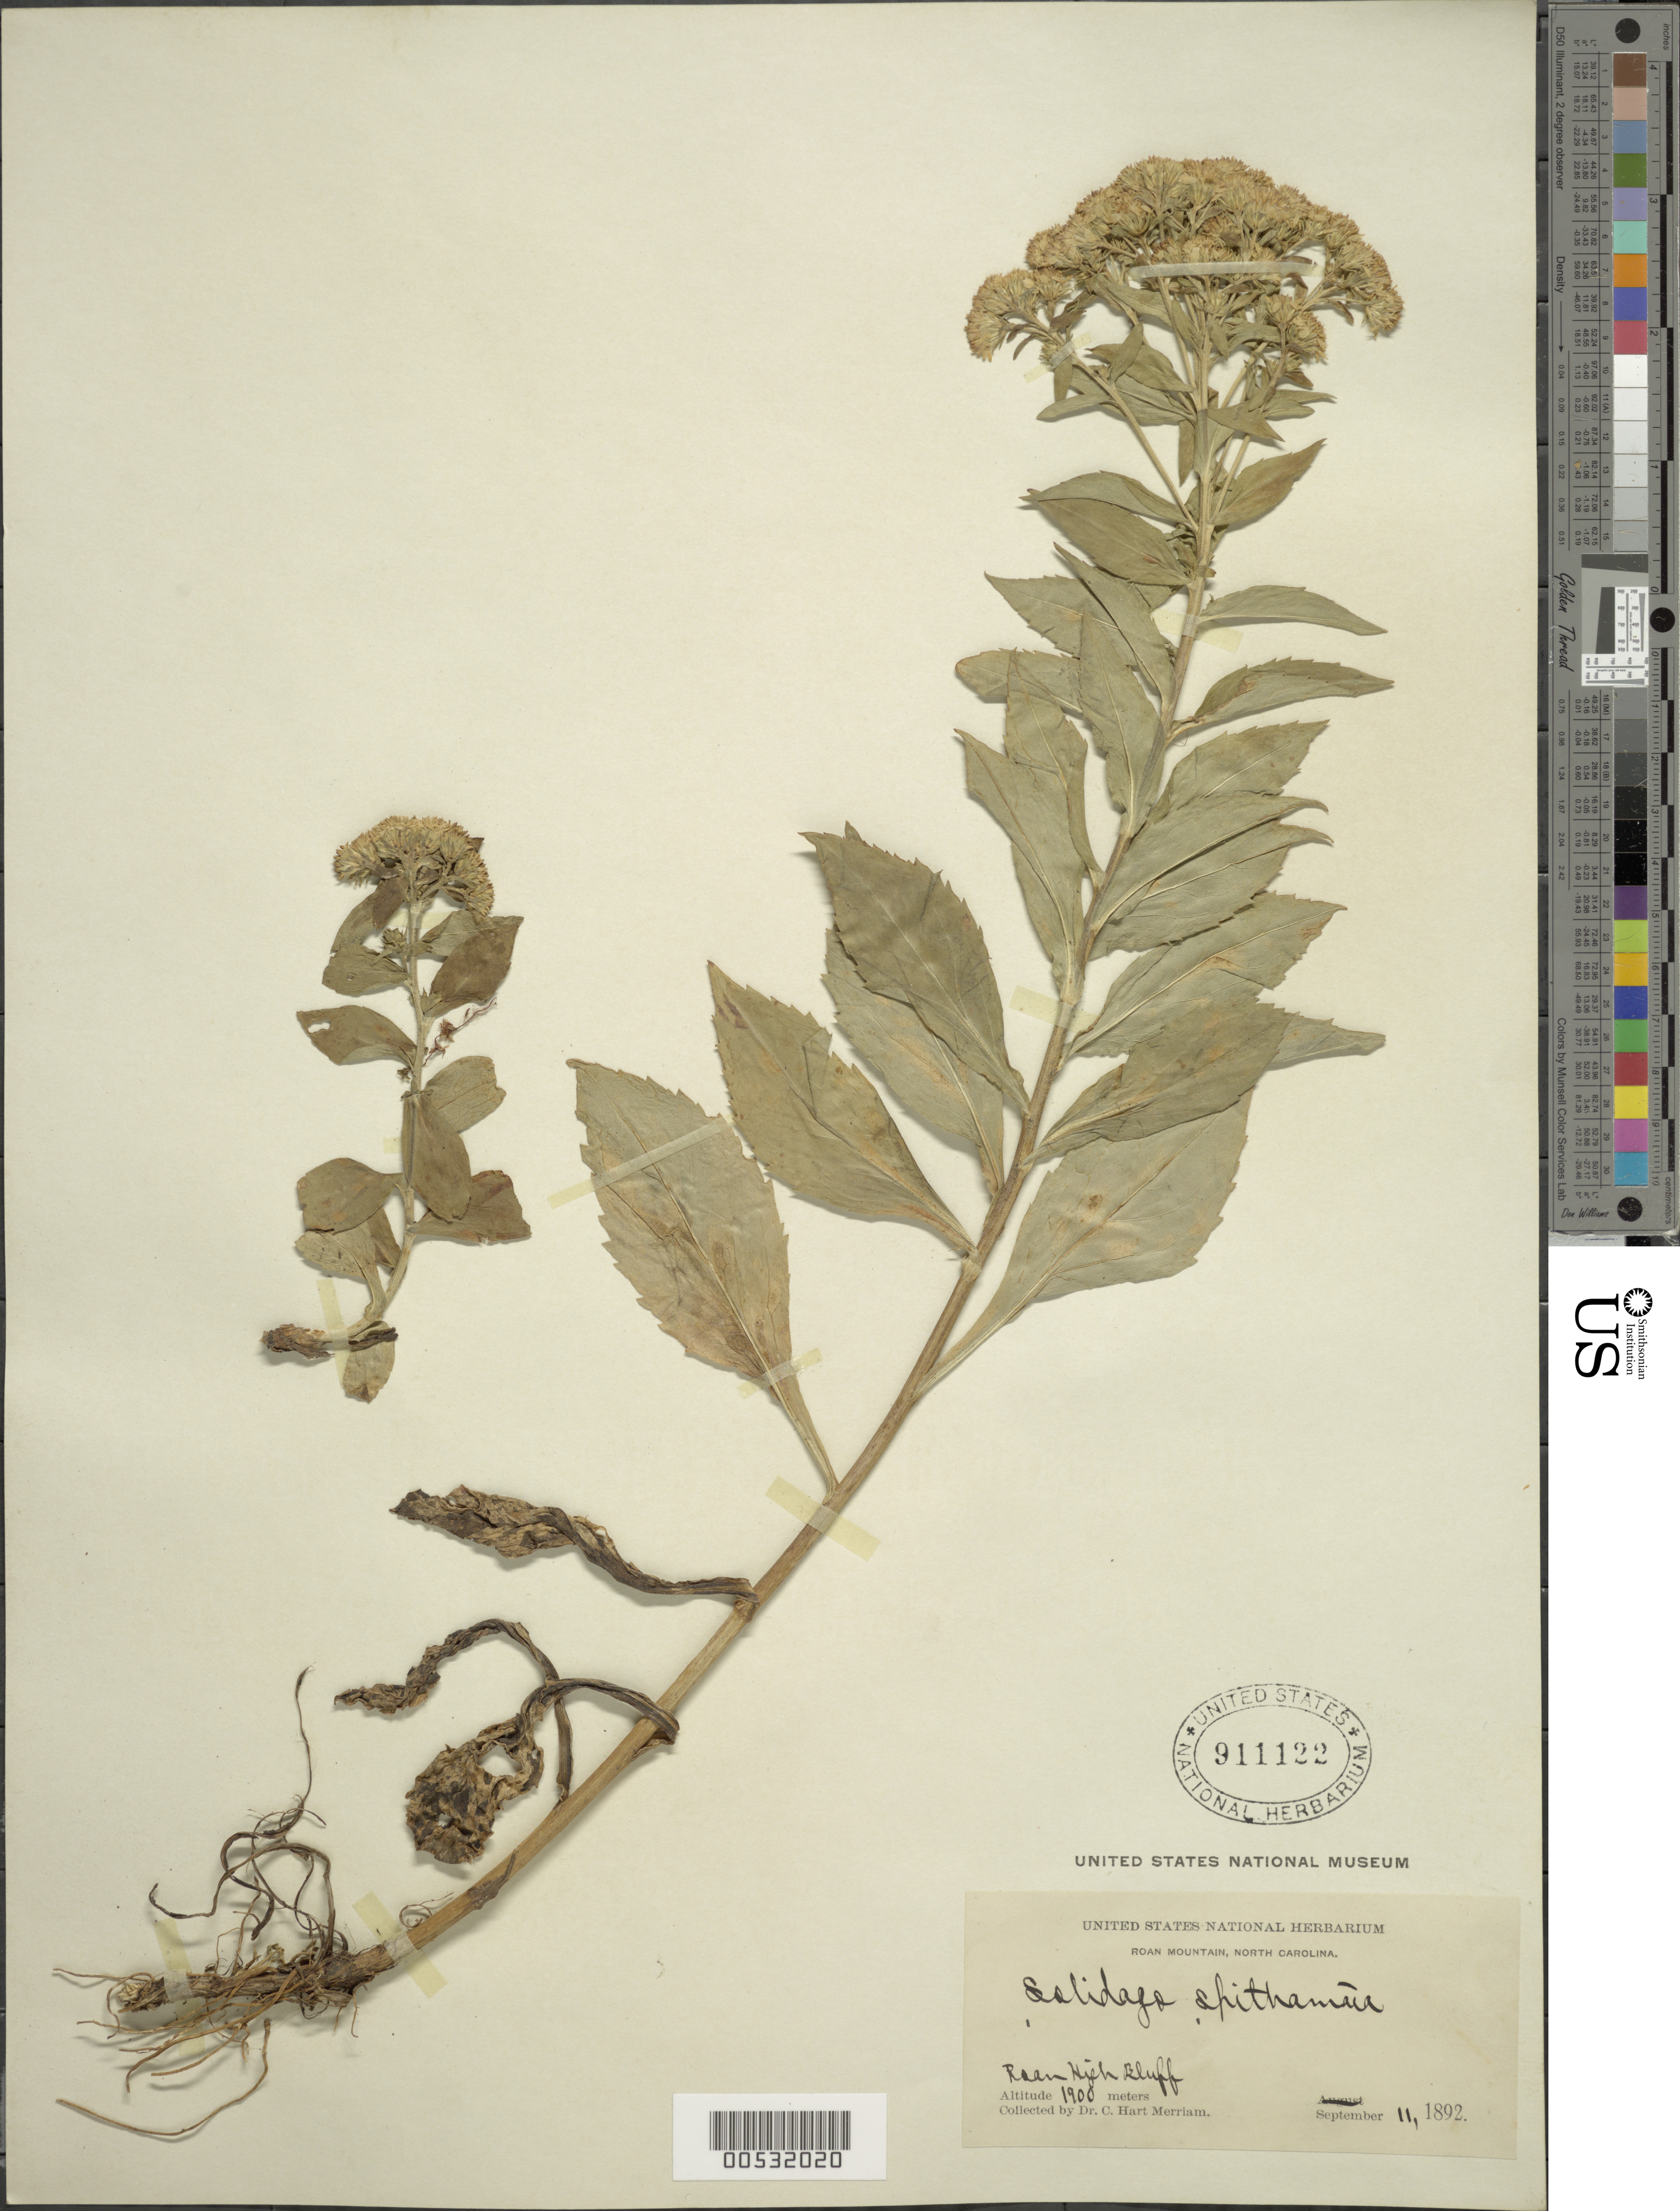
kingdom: Plantae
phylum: Tracheophyta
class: Magnoliopsida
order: Asterales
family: Asteraceae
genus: Solidago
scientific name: Solidago spithamaea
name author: M.A. Curtis ex A. Gray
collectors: C. Merriam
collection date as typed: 11 Sep 1892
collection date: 1892-09-11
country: United States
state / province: North Carolina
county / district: Mitchell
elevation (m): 1900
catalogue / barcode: US 911122